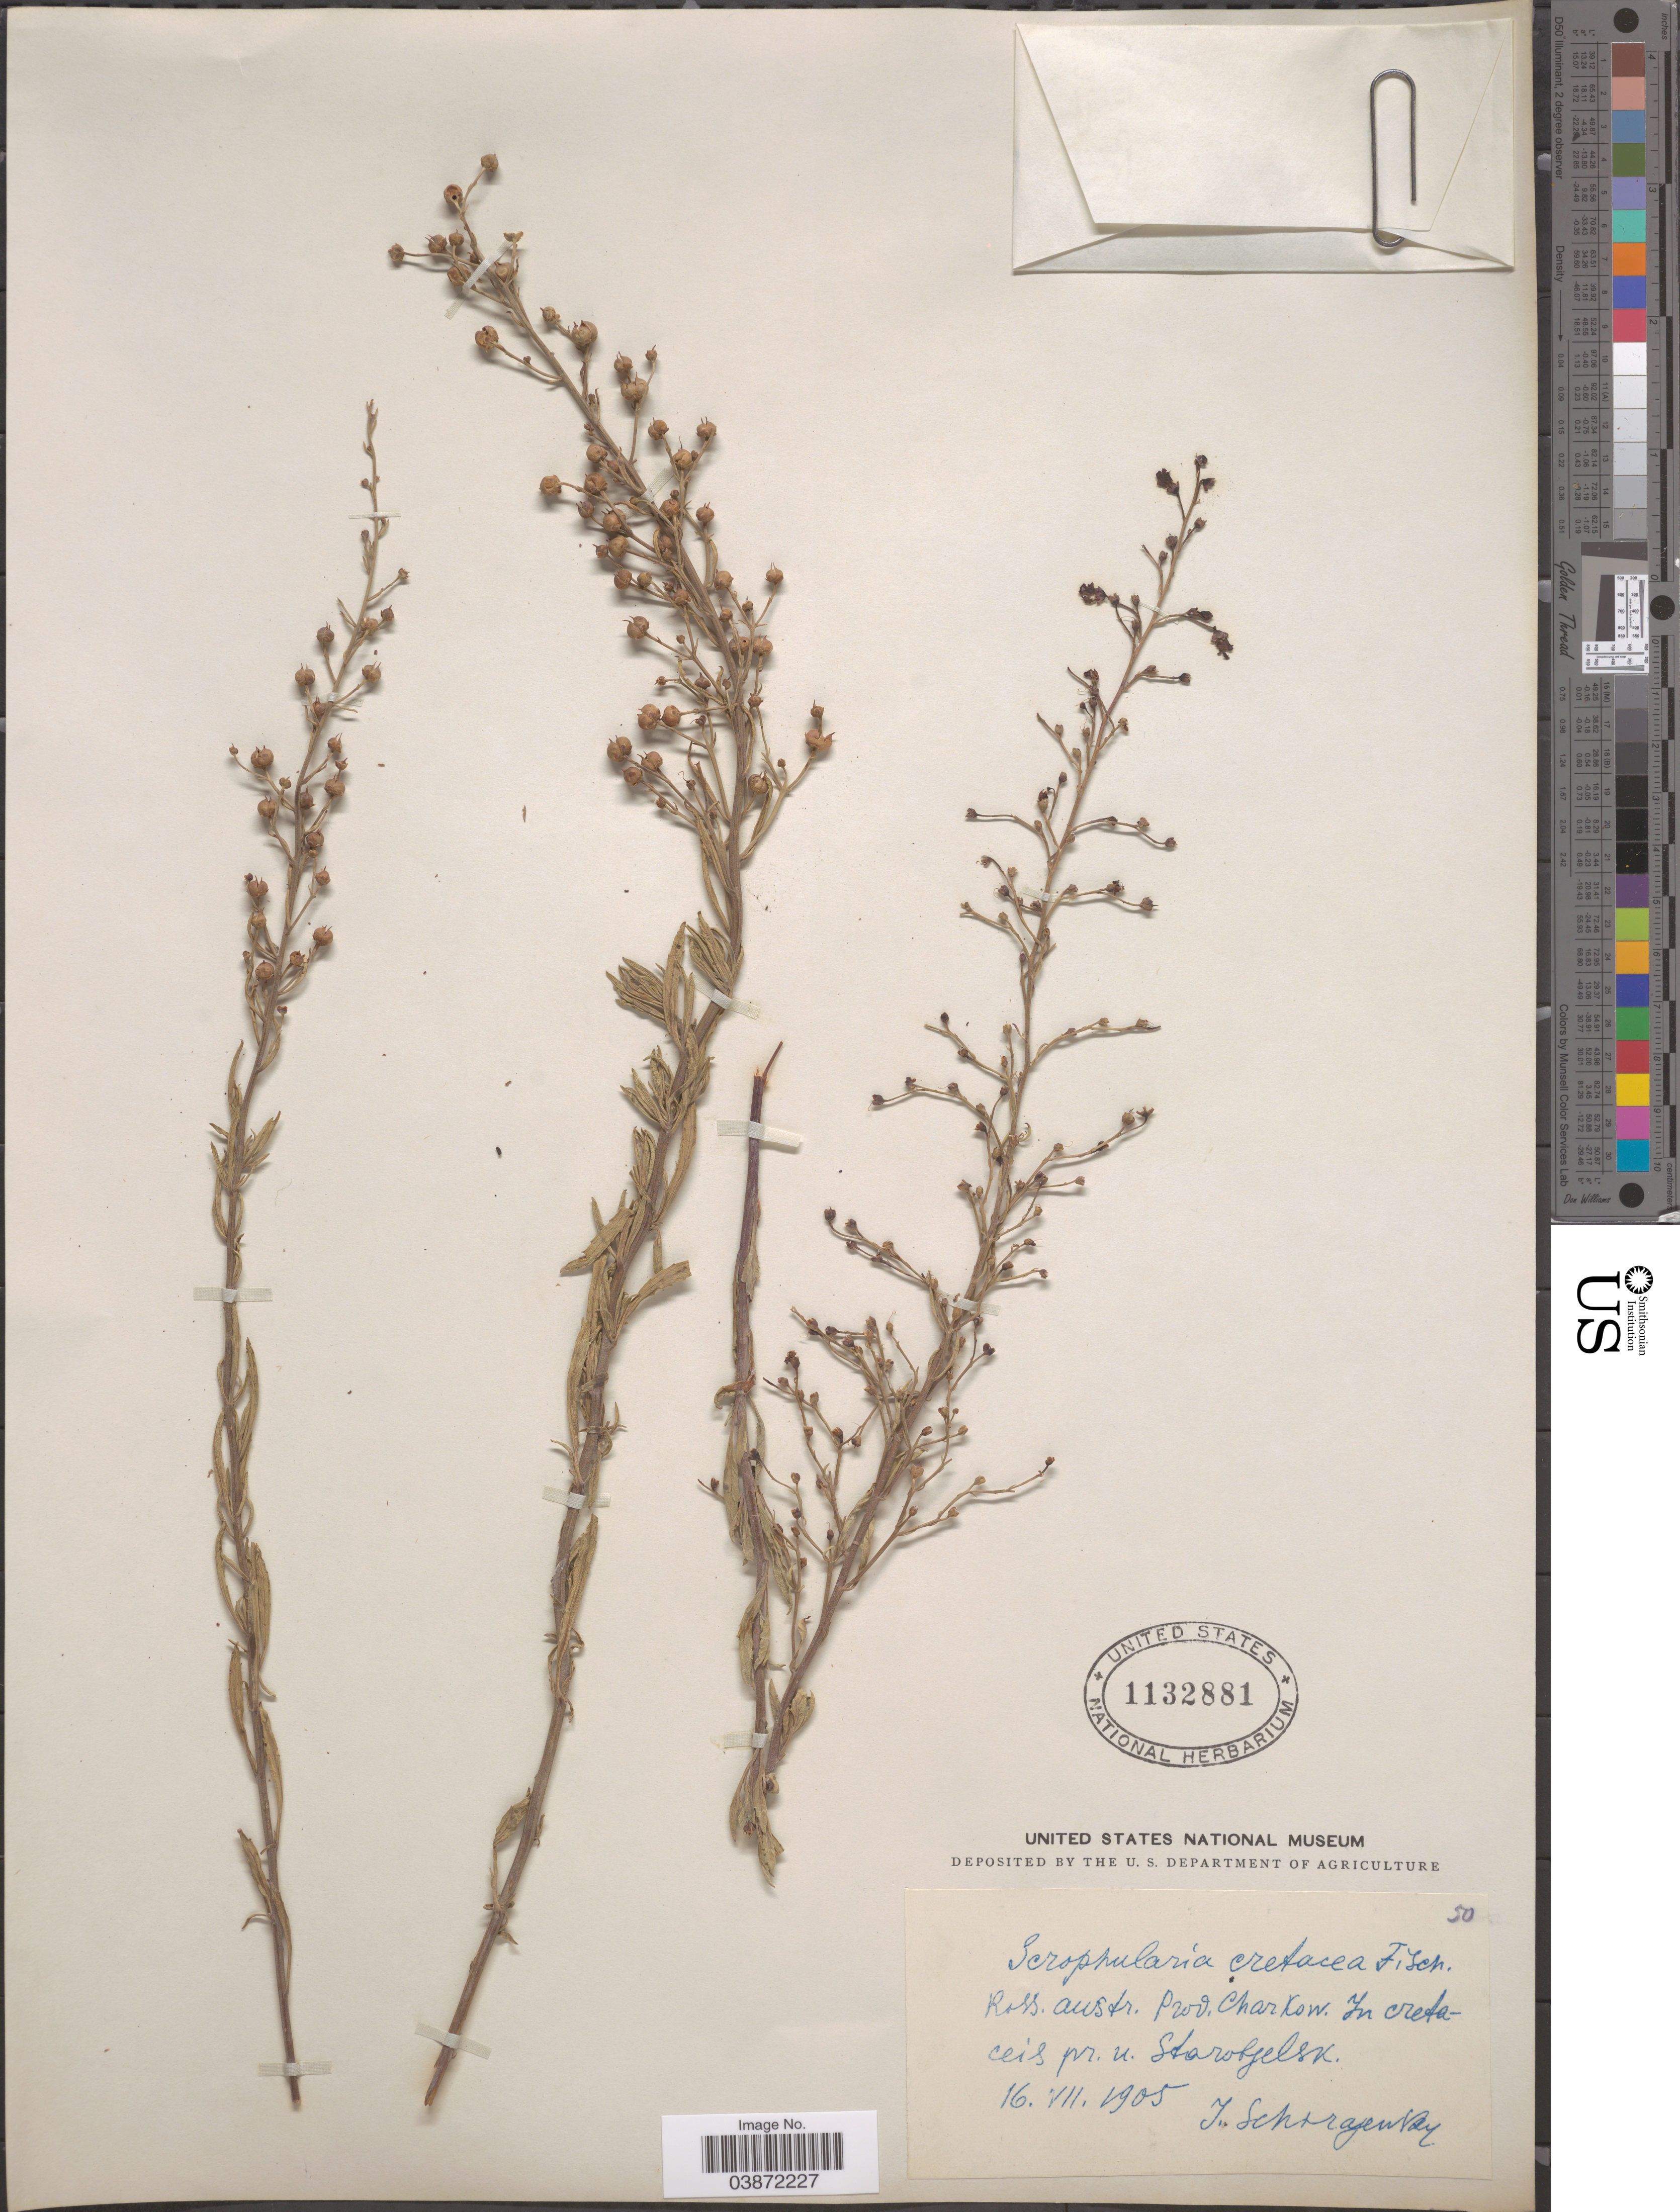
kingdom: Plantae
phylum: Tracheophyta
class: Magnoliopsida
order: Lamiales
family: Scrophulariaceae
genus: Scrophularia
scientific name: Scrophularia cretacea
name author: Fisch. ex Spreng.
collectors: I. Schirajewsky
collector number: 50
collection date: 1905-07-16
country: Ukraine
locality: Ross. Austr. Prov. Charkow. In cretaceis pr. u. Starobjelsk.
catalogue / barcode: US 1132881